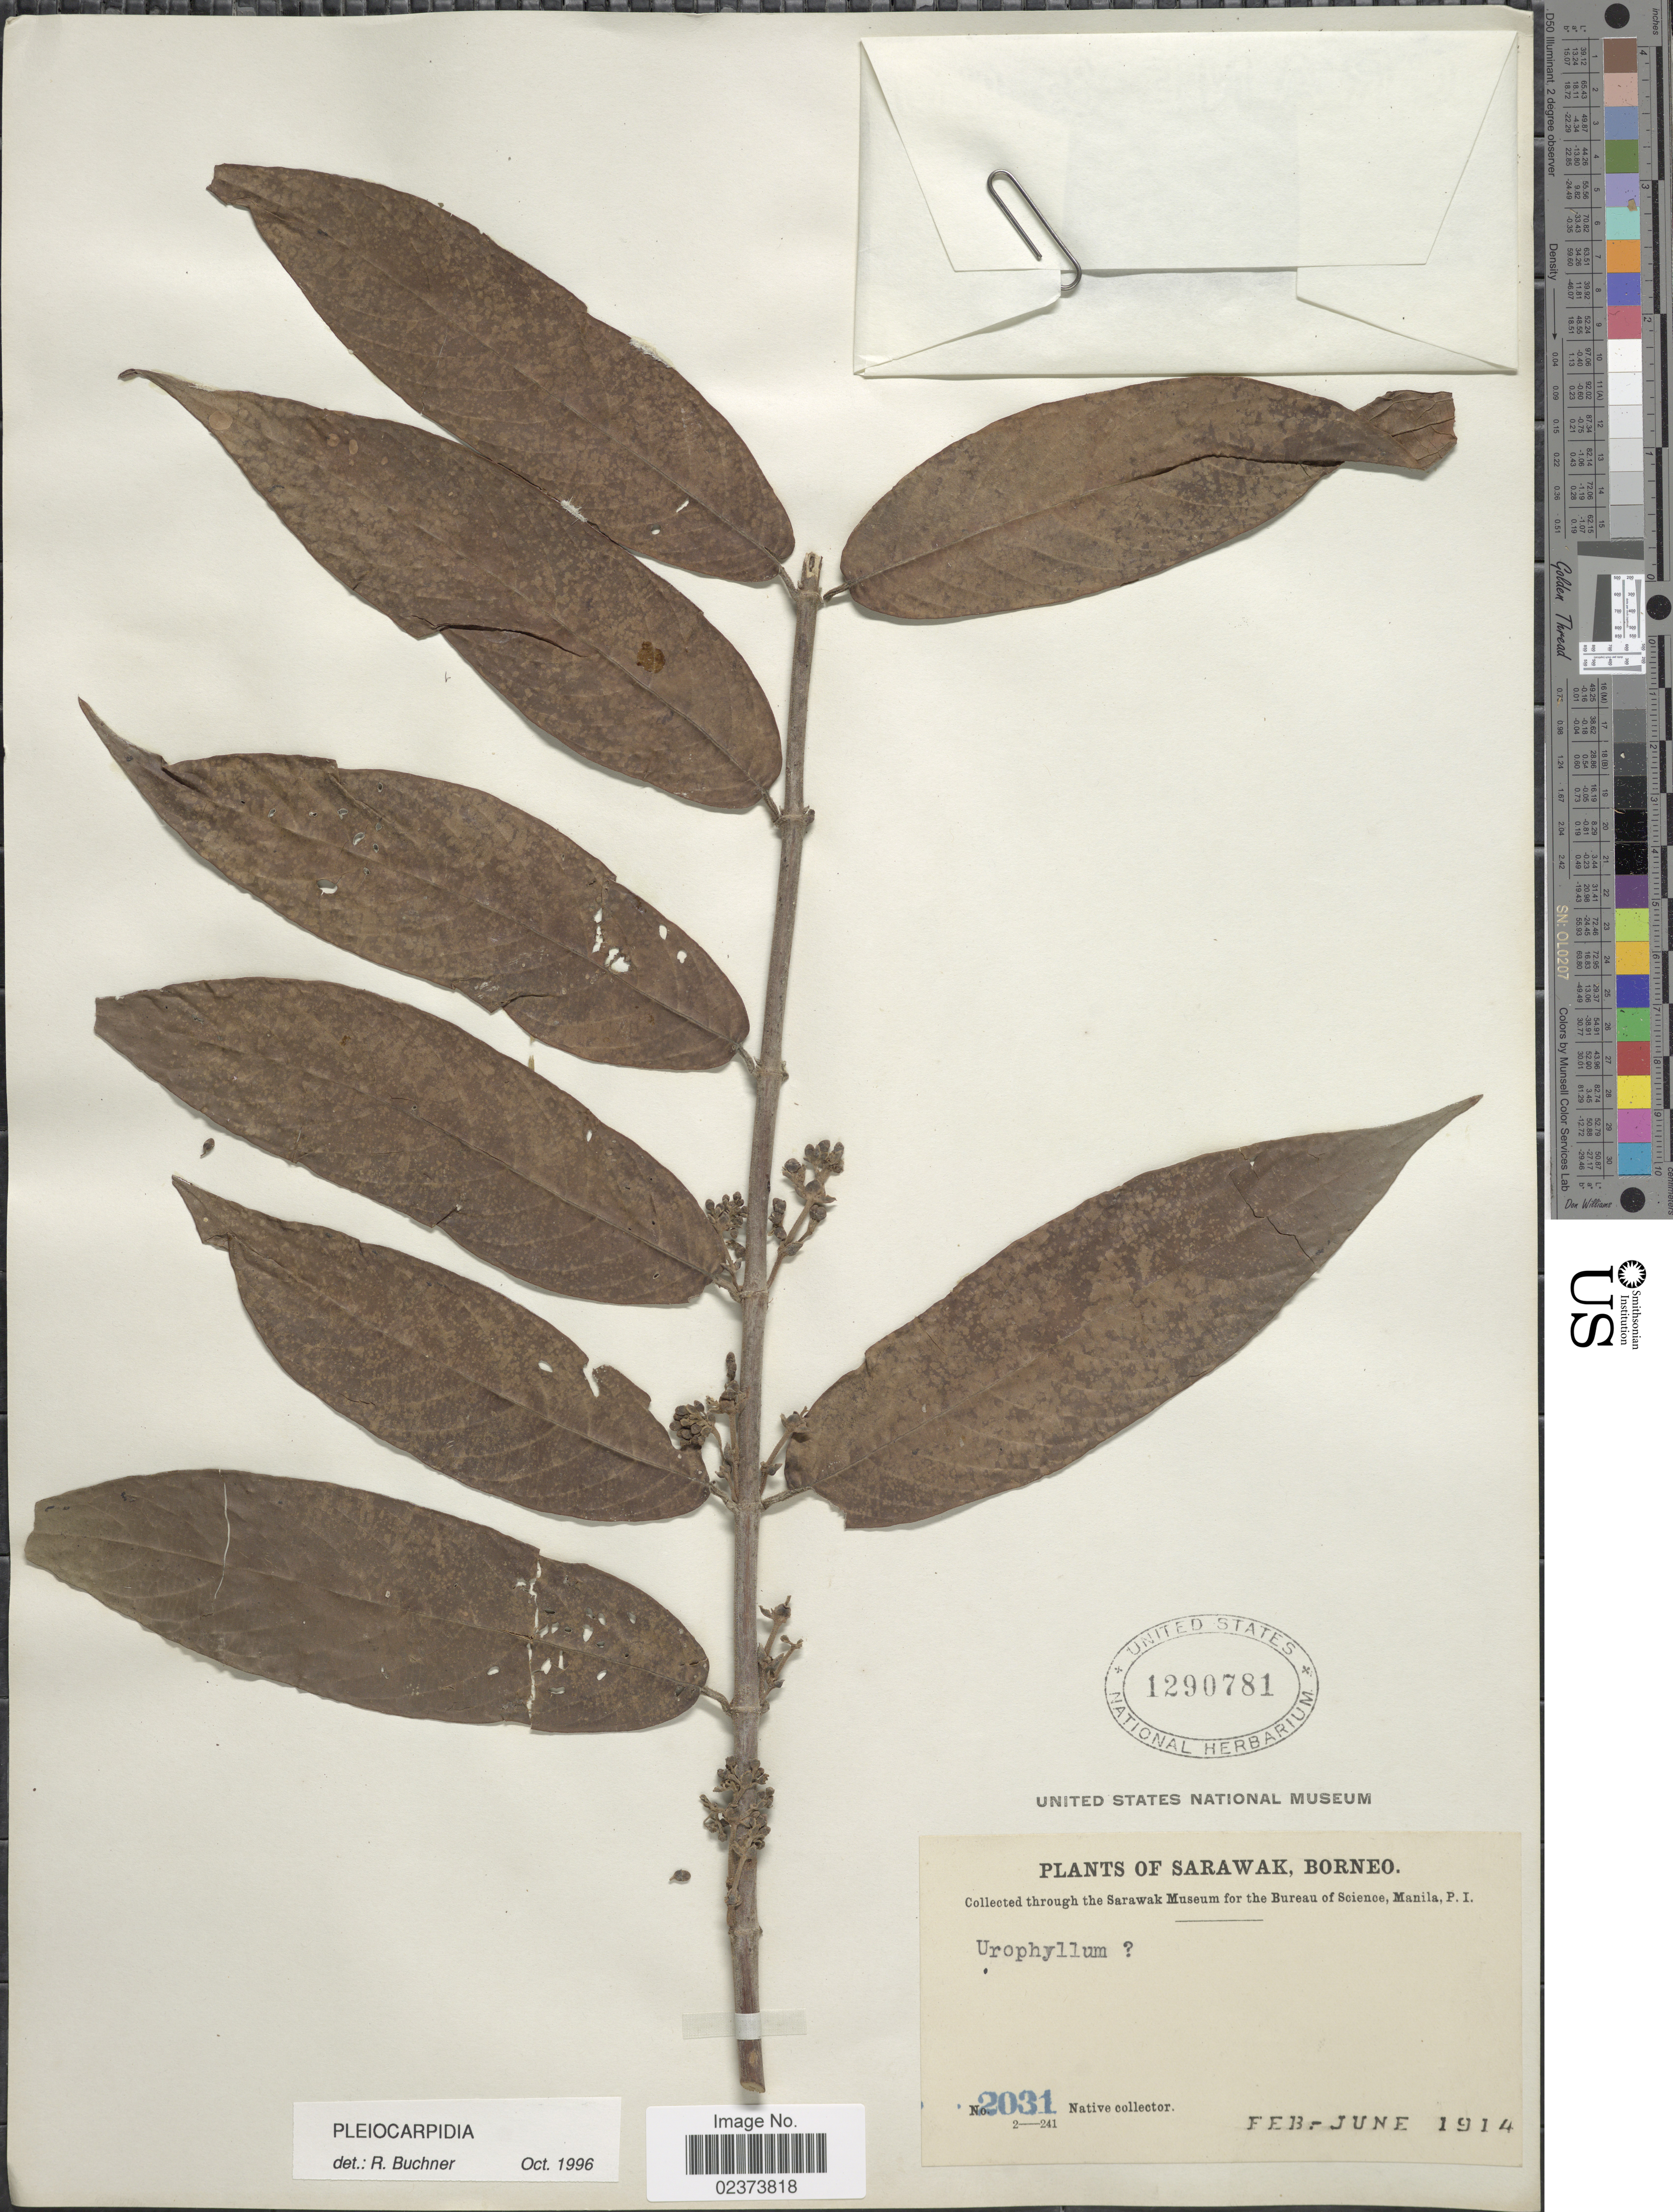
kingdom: Plantae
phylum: Tracheophyta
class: Magnoliopsida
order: Gentianales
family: Rubiaceae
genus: Pleiocarpidia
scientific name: Pleiocarpidia sp.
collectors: Native collector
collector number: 2031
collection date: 1914-02/1914-06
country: Malaysia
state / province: Sarawak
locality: Sarawak, Borneo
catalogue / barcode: US 1290781